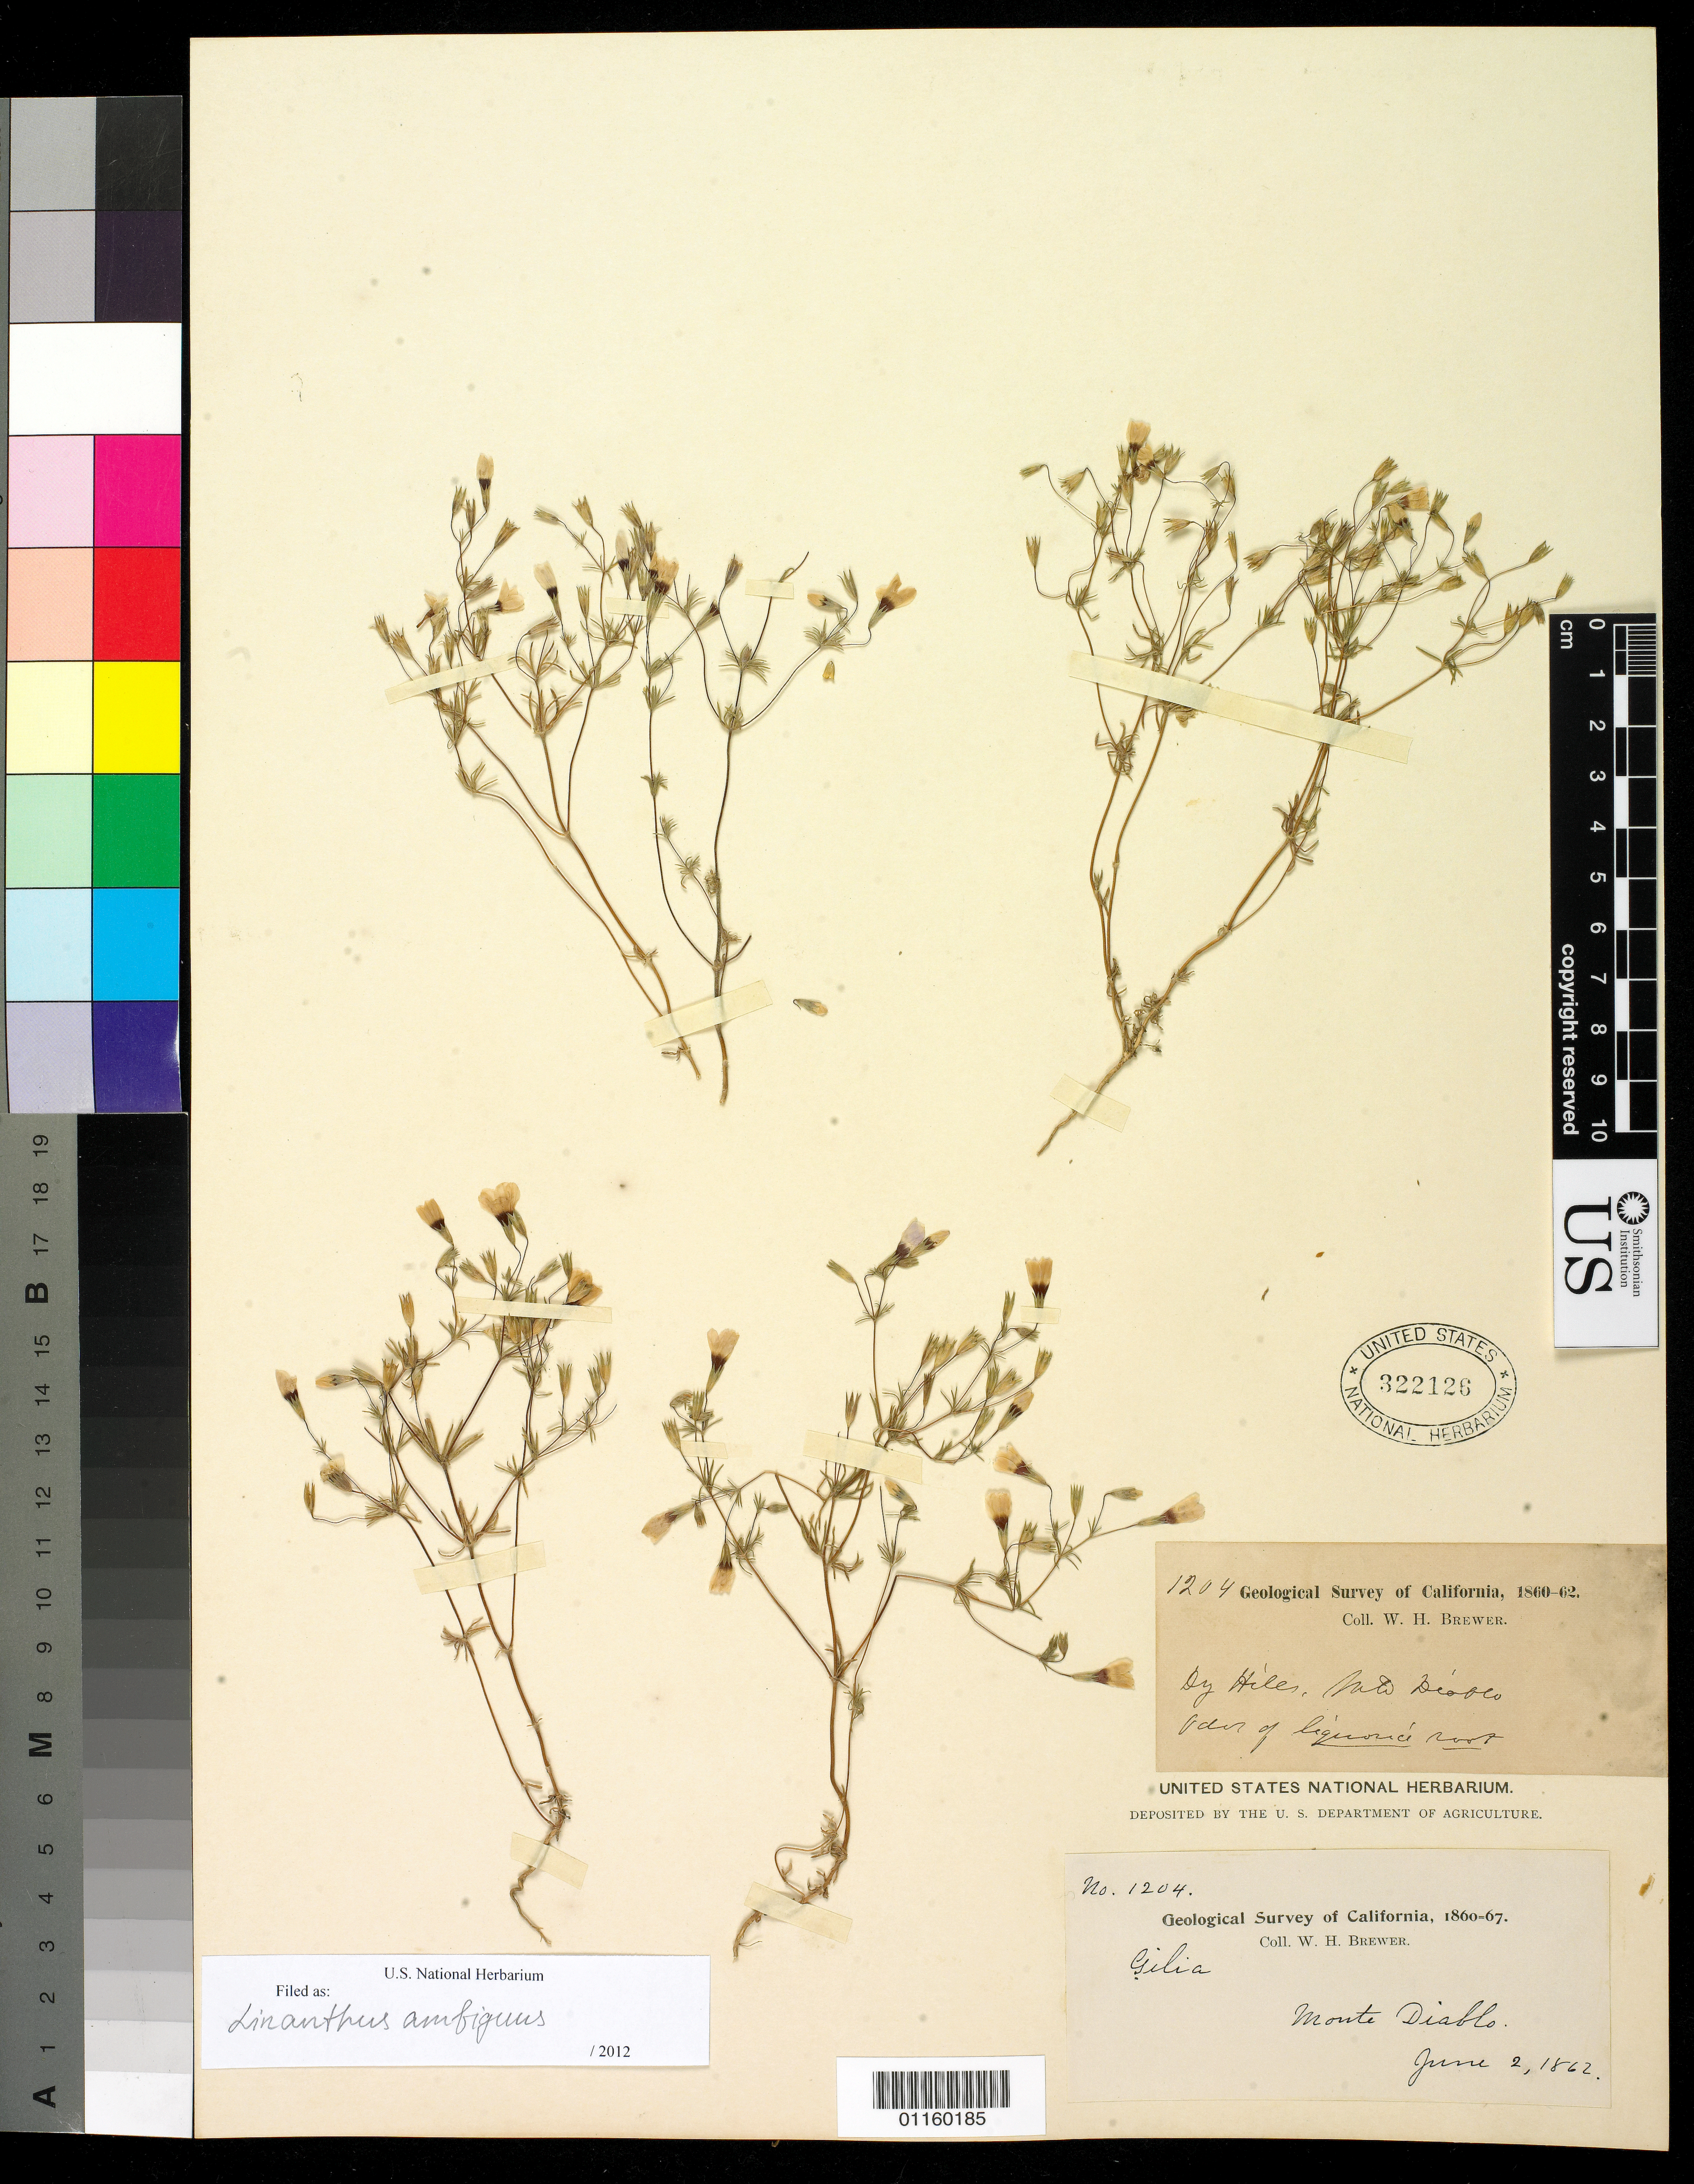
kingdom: Plantae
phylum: Tracheophyta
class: Magnoliopsida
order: Ericales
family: Polemoniaceae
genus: Leptosiphon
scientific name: Leptosiphon ambiguus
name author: (Rattan) J.M. Porter & L.A. Johnson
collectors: W. H. Brewer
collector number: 1204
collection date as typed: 2 Jun 1862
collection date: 1862-06-02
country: United States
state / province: California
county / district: Contra Costa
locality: Monte Diablo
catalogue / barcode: US 322126